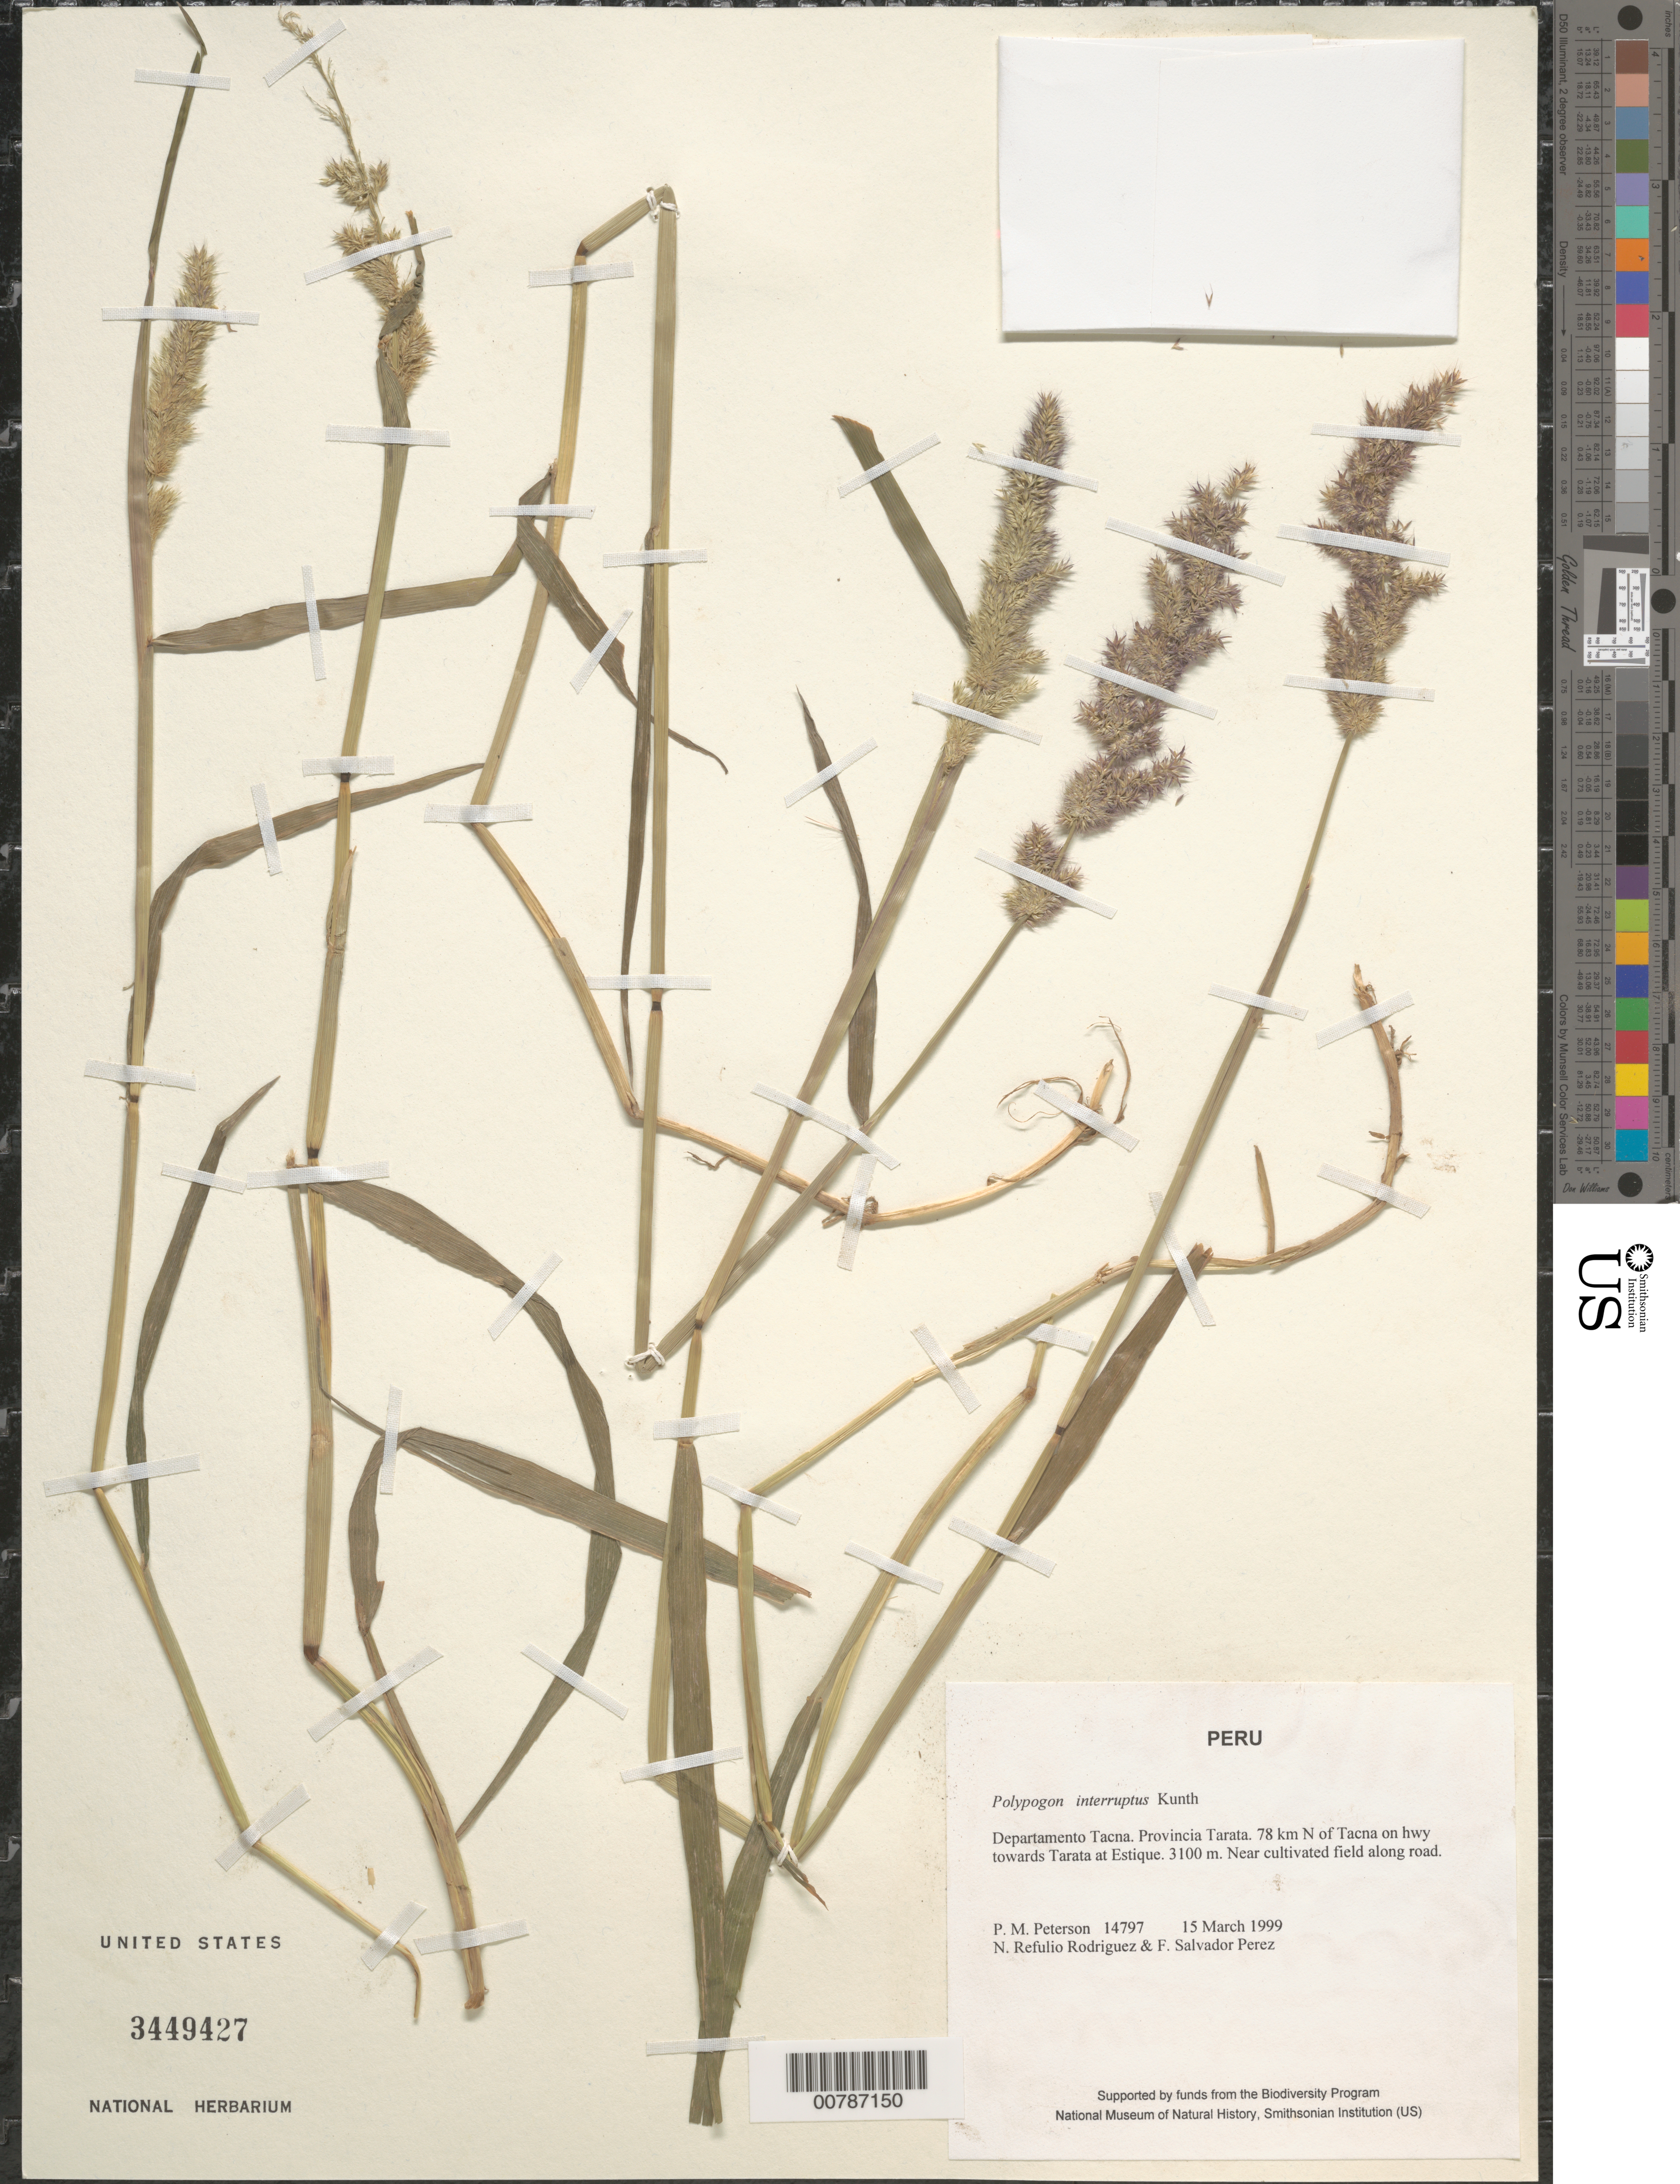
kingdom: Plantae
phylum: Tracheophyta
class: Liliopsida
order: Poales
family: Poaceae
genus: Polypogon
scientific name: Polypogon interruptus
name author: Kunth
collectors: P. M. Peterson, N. Refulio-Rodríguez & F. Salvador Perez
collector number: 14797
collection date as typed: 15 Mar 1999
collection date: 1999-03-15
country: Peru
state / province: Tacna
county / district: Tarata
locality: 78 km N of Tacna on hwy towards Tarata at Estique.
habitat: Near cultivated field along road.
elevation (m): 3100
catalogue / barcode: US 3449427